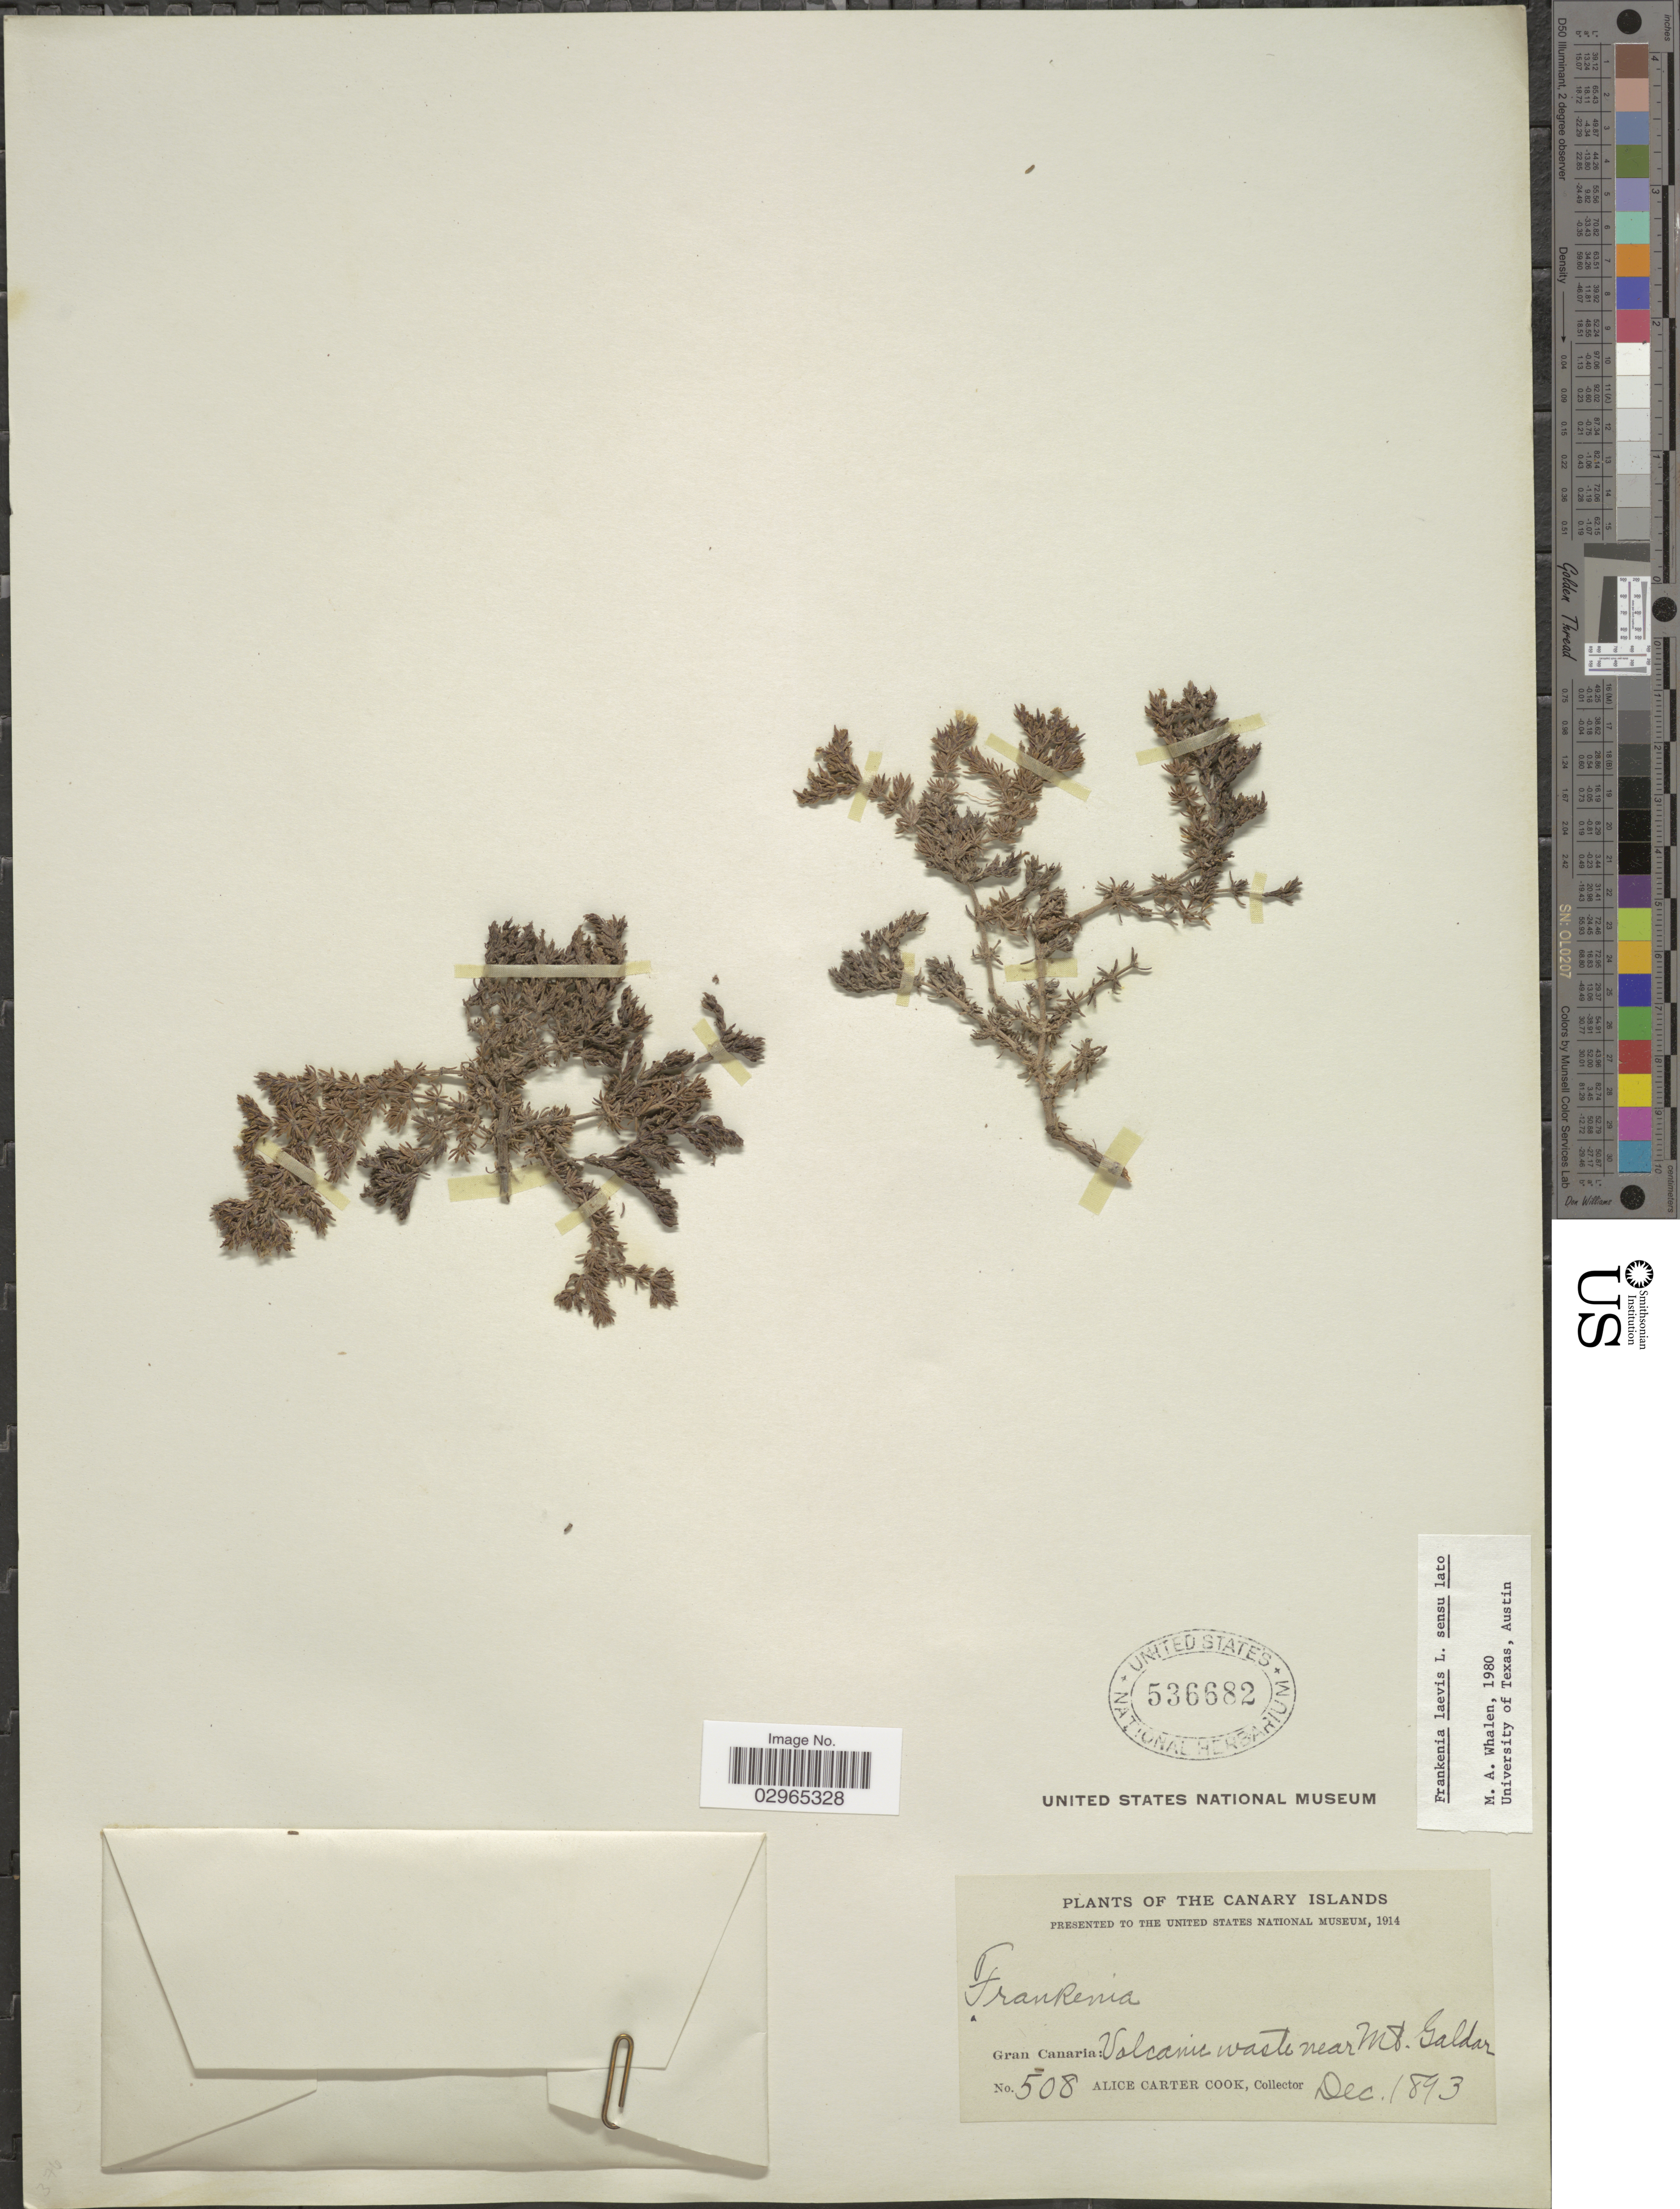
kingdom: Plantae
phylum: Tracheophyta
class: Magnoliopsida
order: Caryophyllales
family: Frankeniaceae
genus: Frankenia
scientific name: Frankenia laevis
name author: L.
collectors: Alice C. Cook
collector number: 508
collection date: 1893-12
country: Spain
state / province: Canarias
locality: Canary Islands. Gran Canaria: Volcanic waste near Mt. Galdar.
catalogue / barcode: US 536682